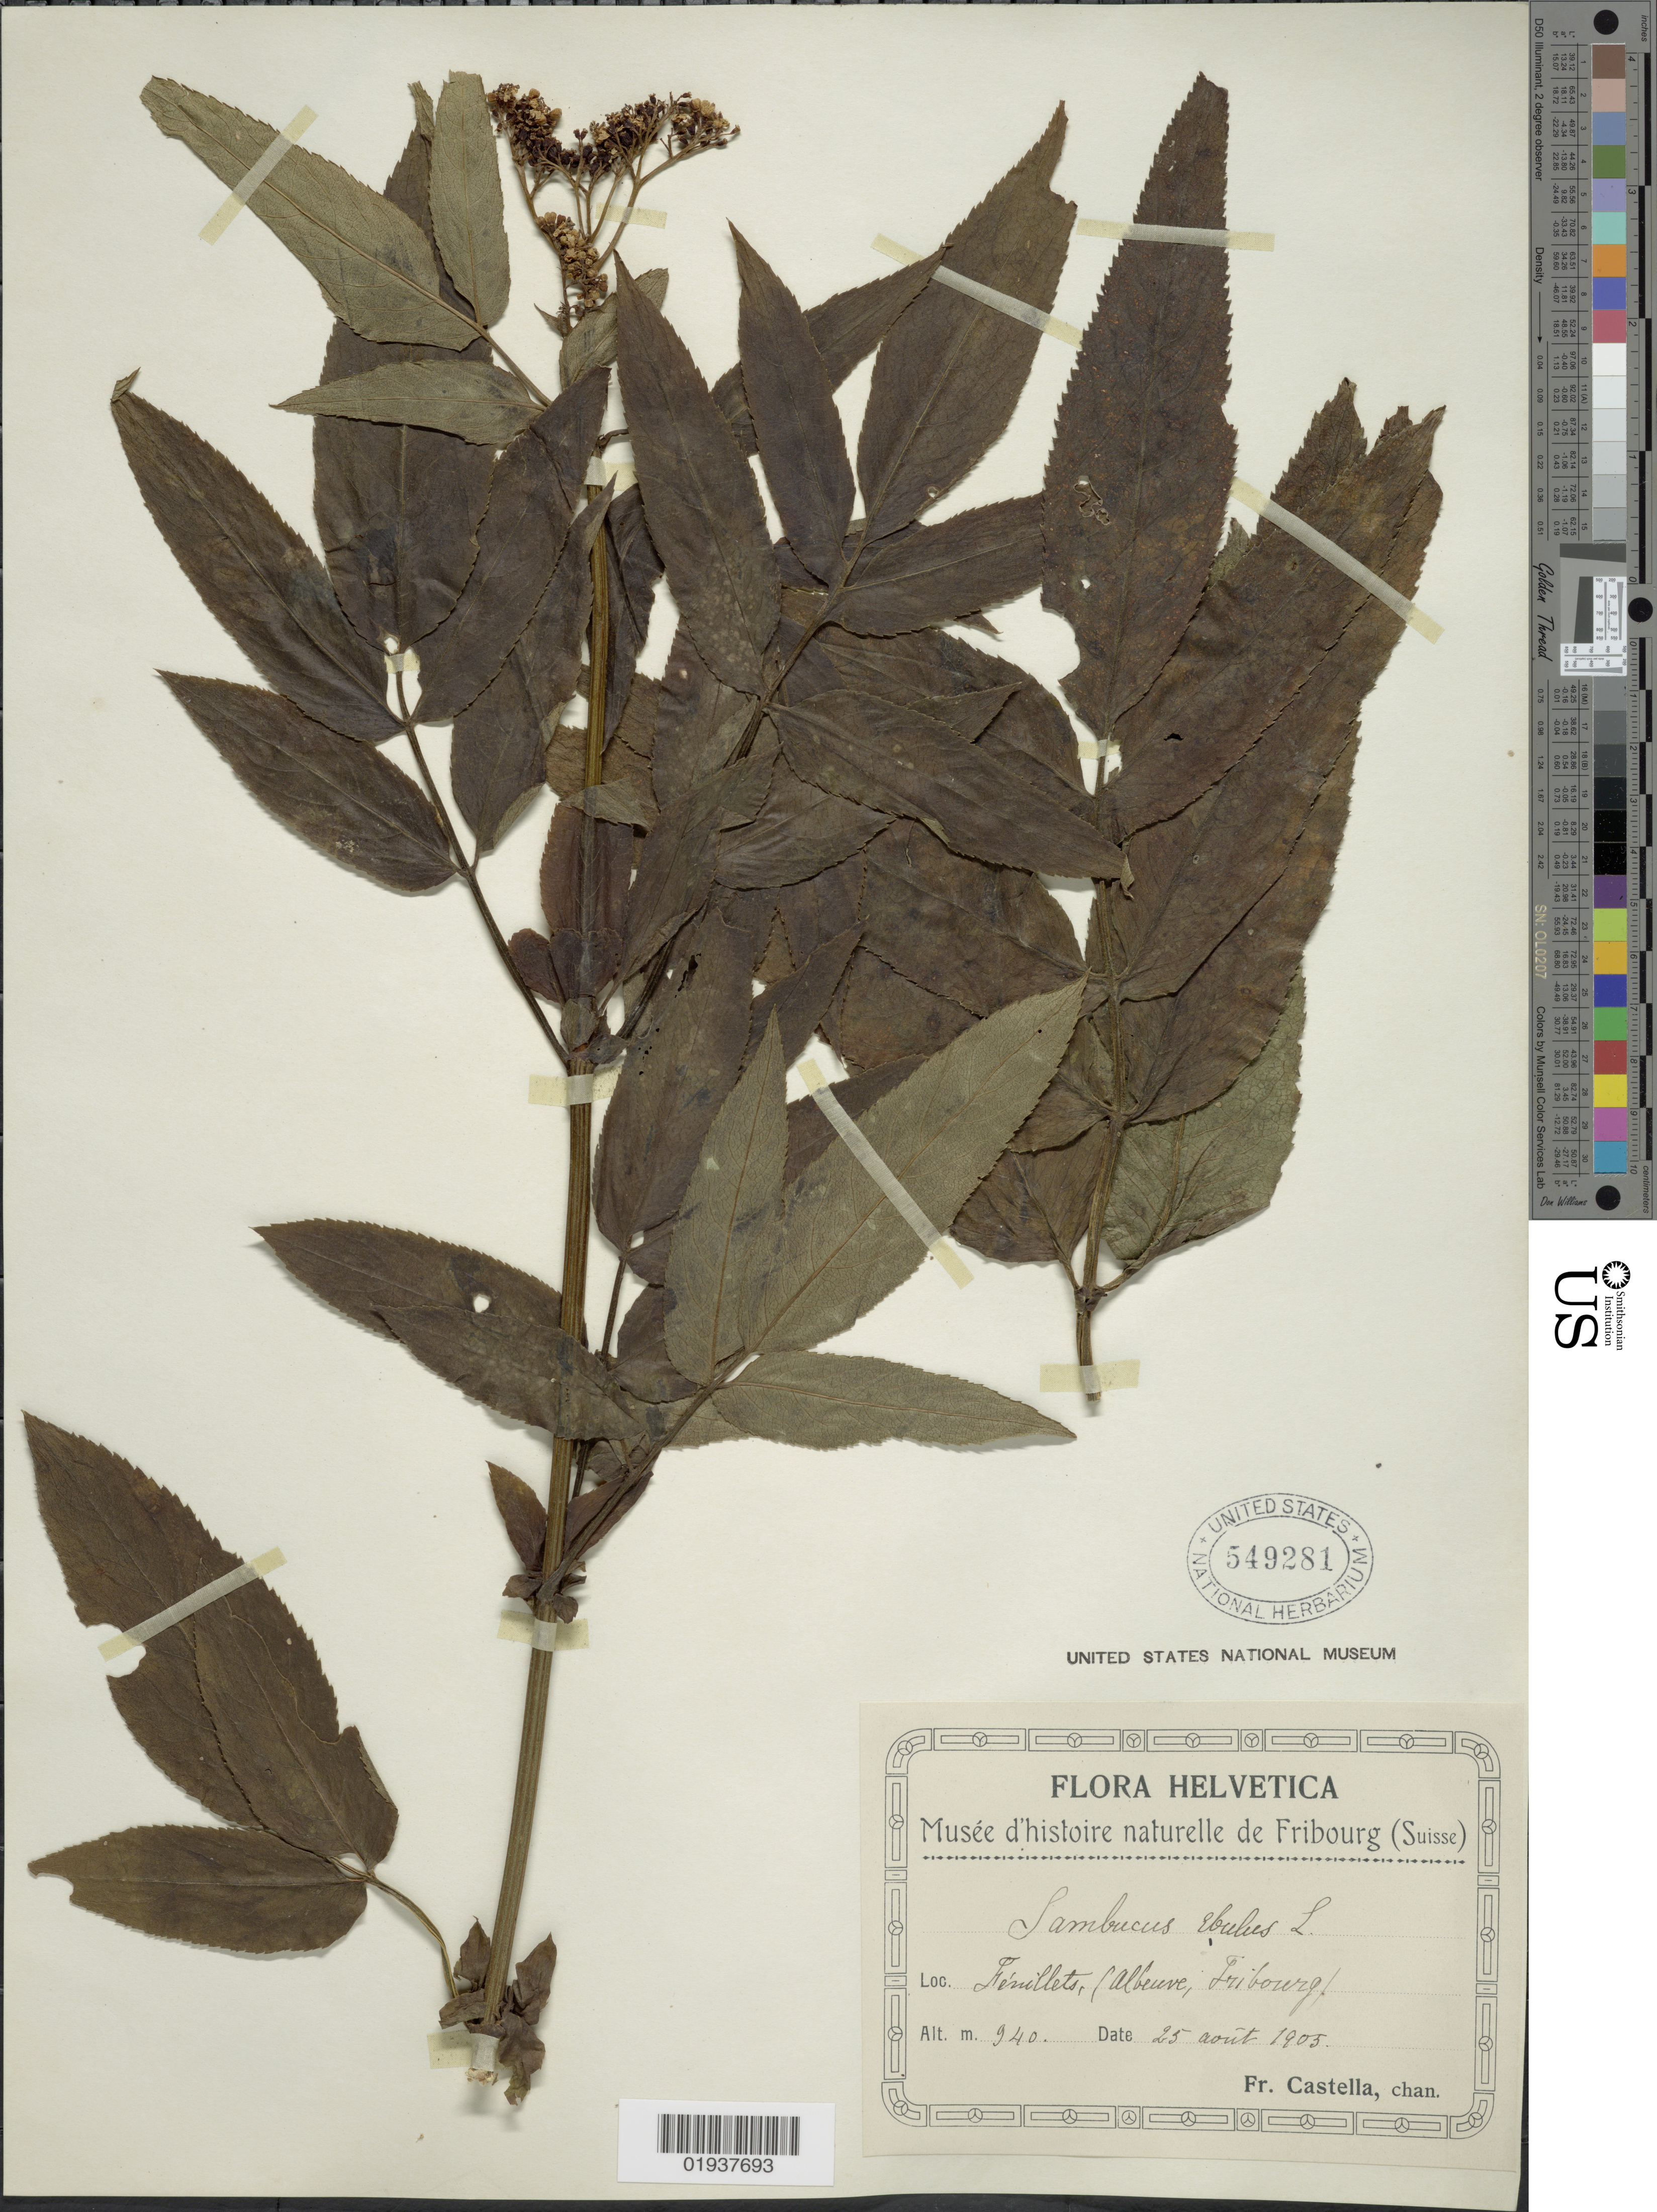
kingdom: Plantae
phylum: Tracheophyta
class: Magnoliopsida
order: Dipsacales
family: Viburnaceae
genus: Sambucus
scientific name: Sambucus ebulus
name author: L.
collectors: Fr. Castella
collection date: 1905-08-25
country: Switzerland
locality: Helvetica, Feuillets, (Albeuve, Fribourg).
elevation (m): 940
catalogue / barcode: US 549281